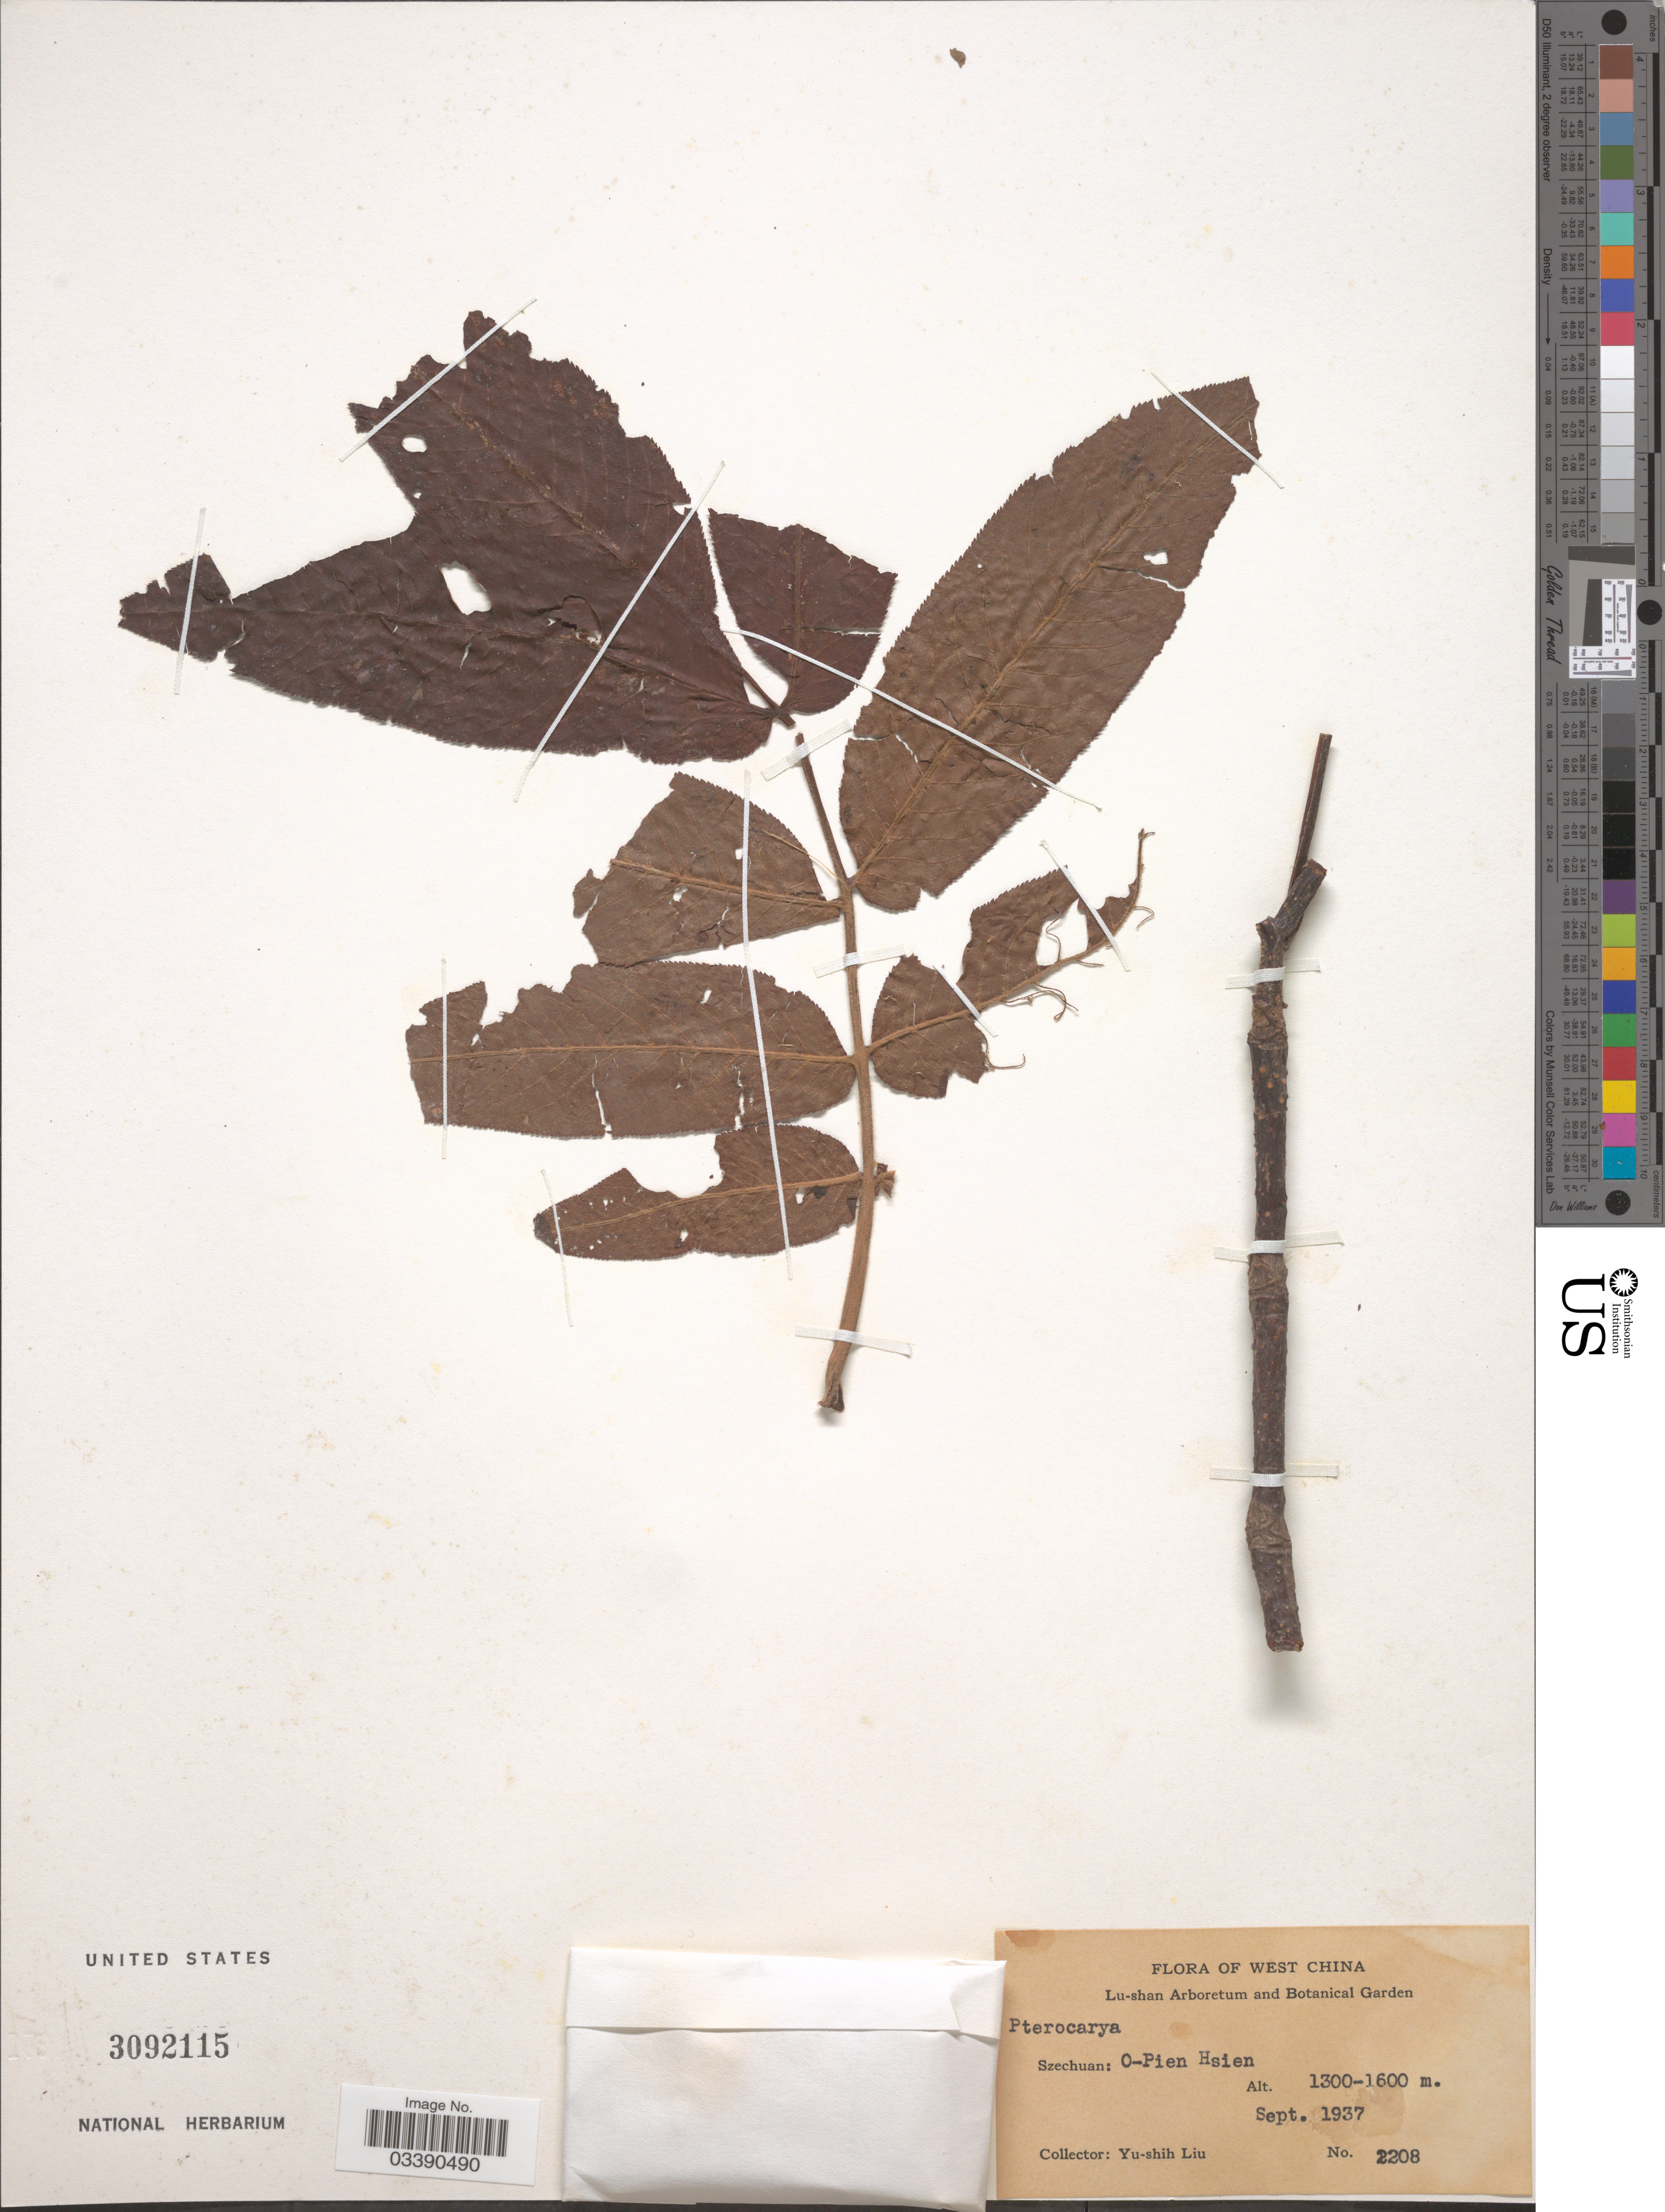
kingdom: Plantae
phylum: Tracheophyta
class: Magnoliopsida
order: Fagales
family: Juglandaceae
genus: Pterocarya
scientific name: Pterocarya sp.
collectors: Y.-S. Liu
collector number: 2208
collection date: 1937-09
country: China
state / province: Sichuan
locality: West China. Szechuan: O-Pien Hsien.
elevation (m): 1300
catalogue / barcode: US 3092115